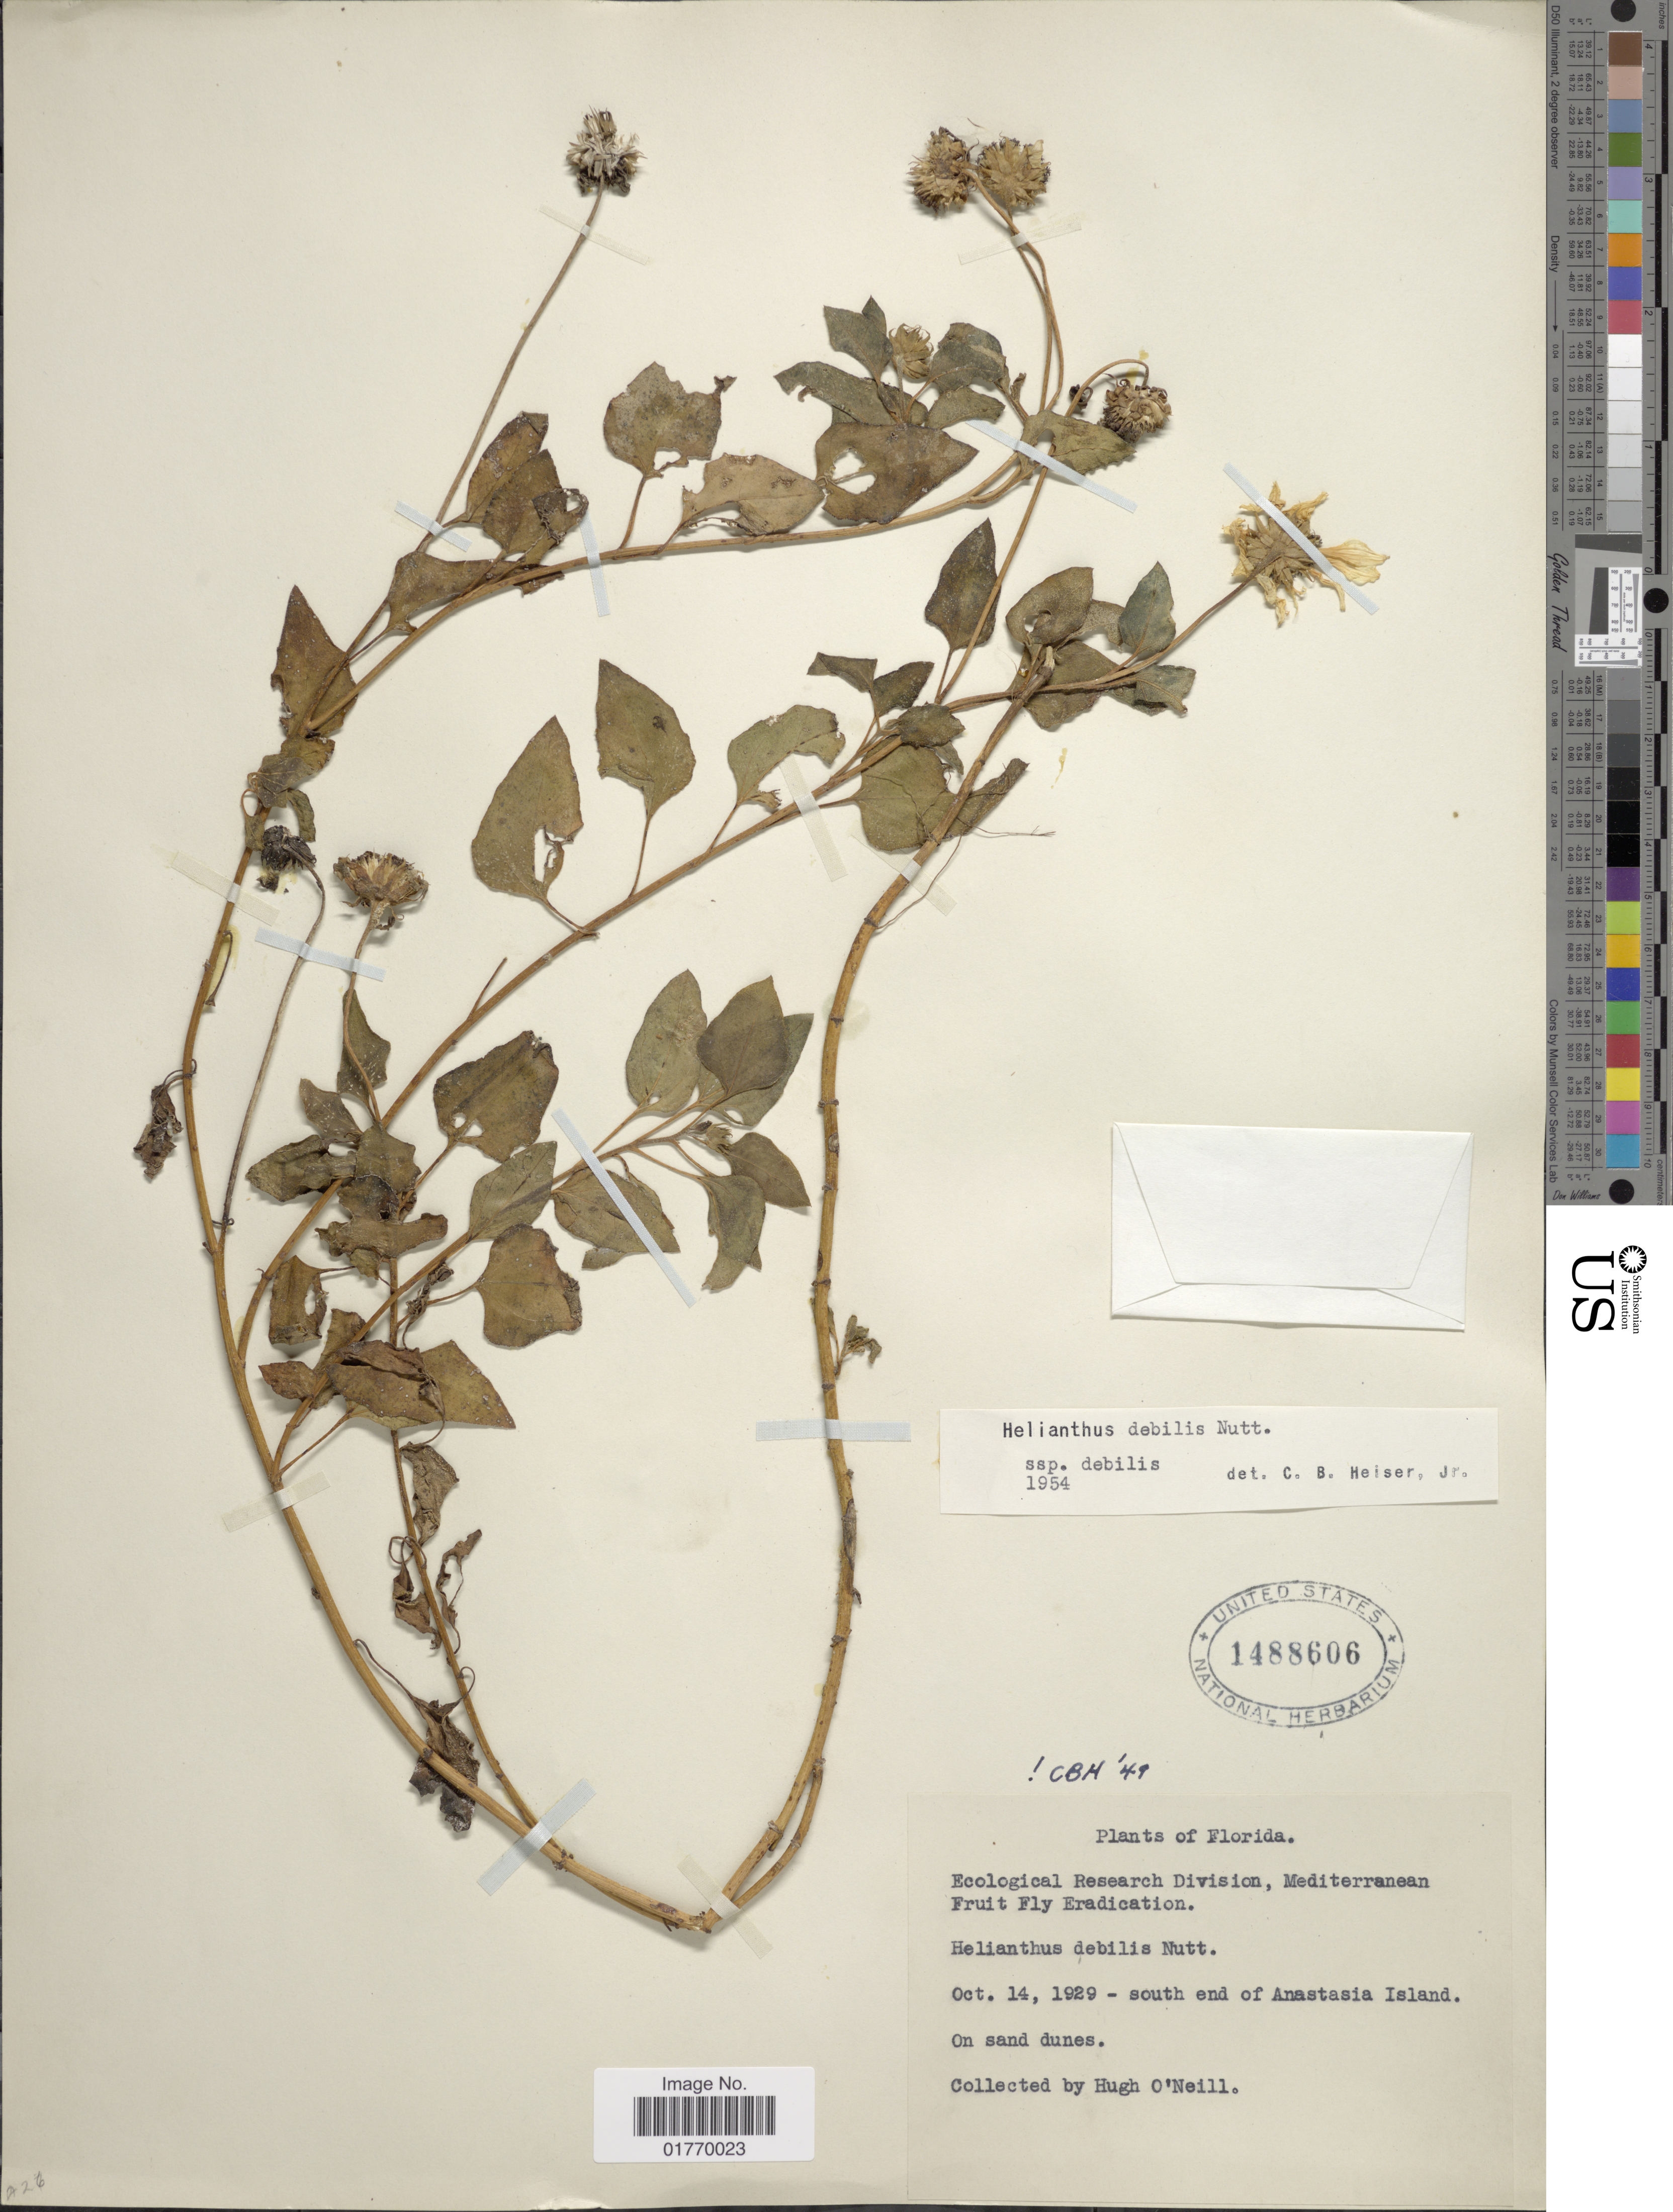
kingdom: Plantae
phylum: Tracheophyta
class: Magnoliopsida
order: Asterales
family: Asteraceae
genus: Helianthus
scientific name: Helianthus debilis subsp. debilis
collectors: H. T. O' Neill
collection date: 1929-10-14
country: United States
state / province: Florida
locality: South end of Anastasia Island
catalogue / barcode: US 1488606